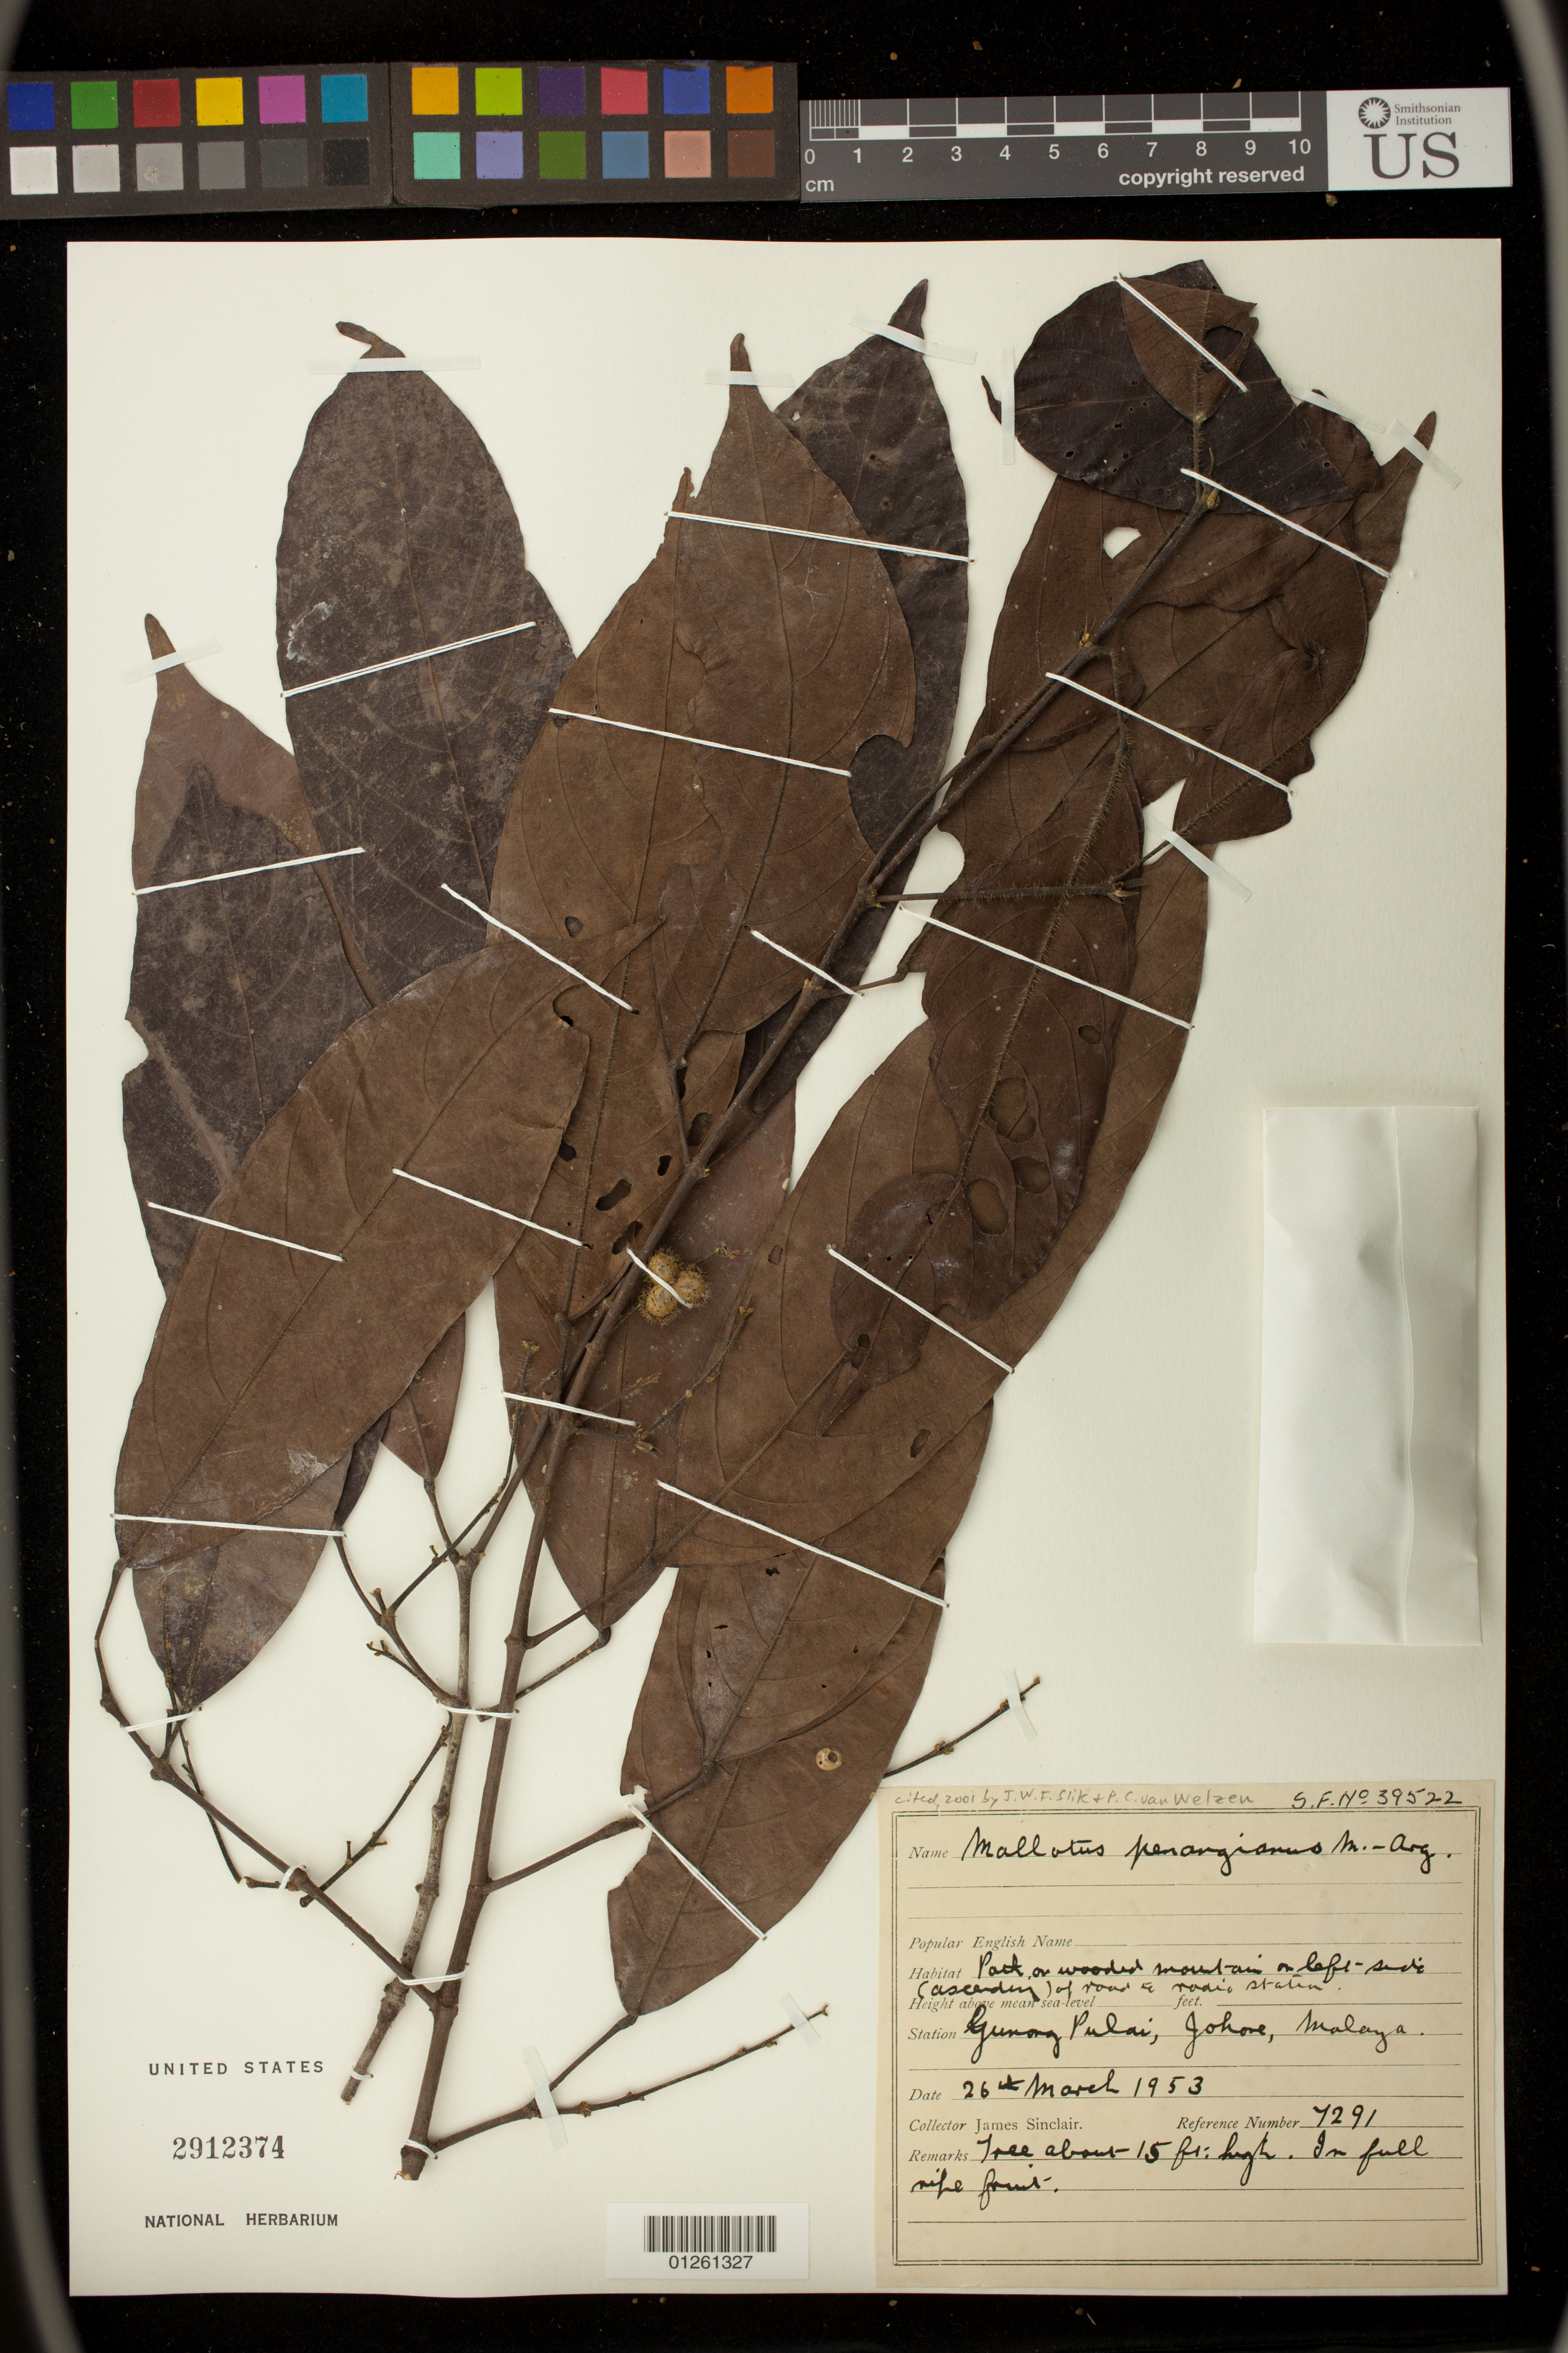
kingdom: Plantae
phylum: Tracheophyta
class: Magnoliopsida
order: Malpighiales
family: Euphorbiaceae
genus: Hancea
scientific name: Hancea penangensis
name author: (Müll. Arg.) S.E.C. Sierra et al.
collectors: J. Sinclair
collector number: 7291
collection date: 1953-03-26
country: Malaysia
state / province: Johor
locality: Gunong Pulai, Johore, Malaya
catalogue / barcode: US 2912374